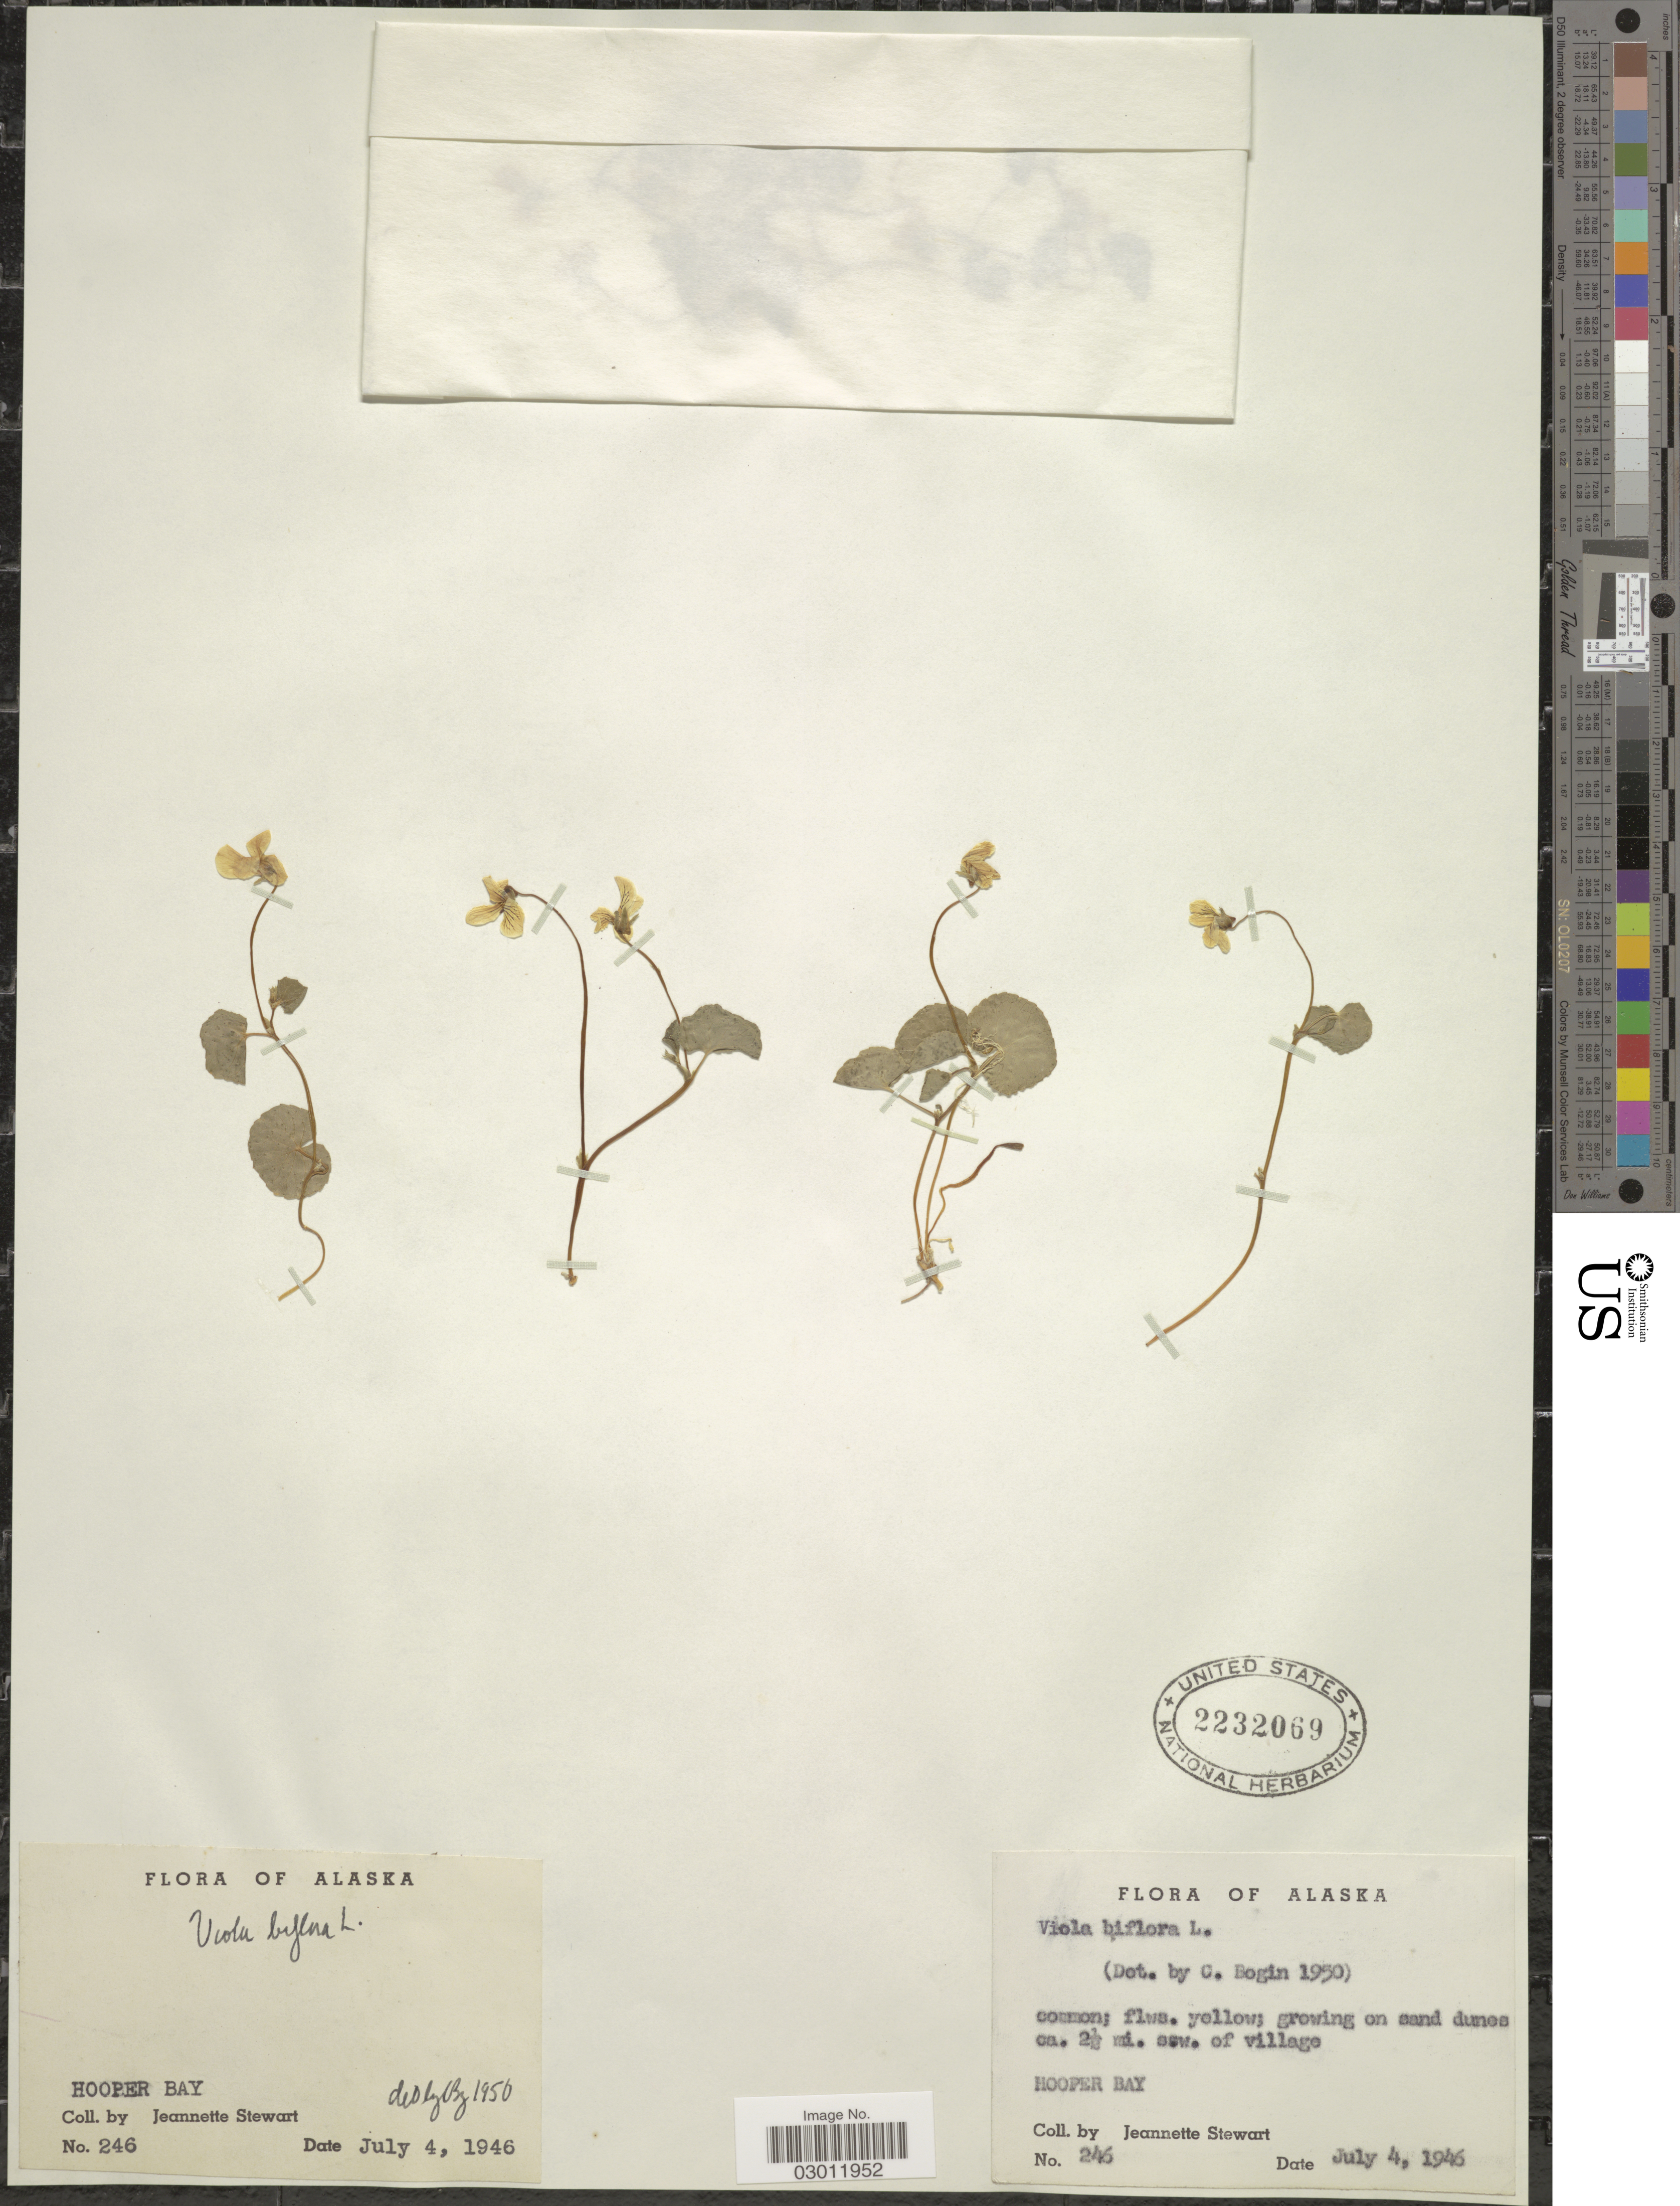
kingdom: Plantae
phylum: Tracheophyta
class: Magnoliopsida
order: Malpighiales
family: Violaceae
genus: Viola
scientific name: Viola biflora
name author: L.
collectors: J. Stewart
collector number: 246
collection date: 1946-07-04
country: United States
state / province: Alaska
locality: Growing on sand dunes ca. 2½ mi. ssw. of village. Hooper Bay.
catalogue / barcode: US 2232069